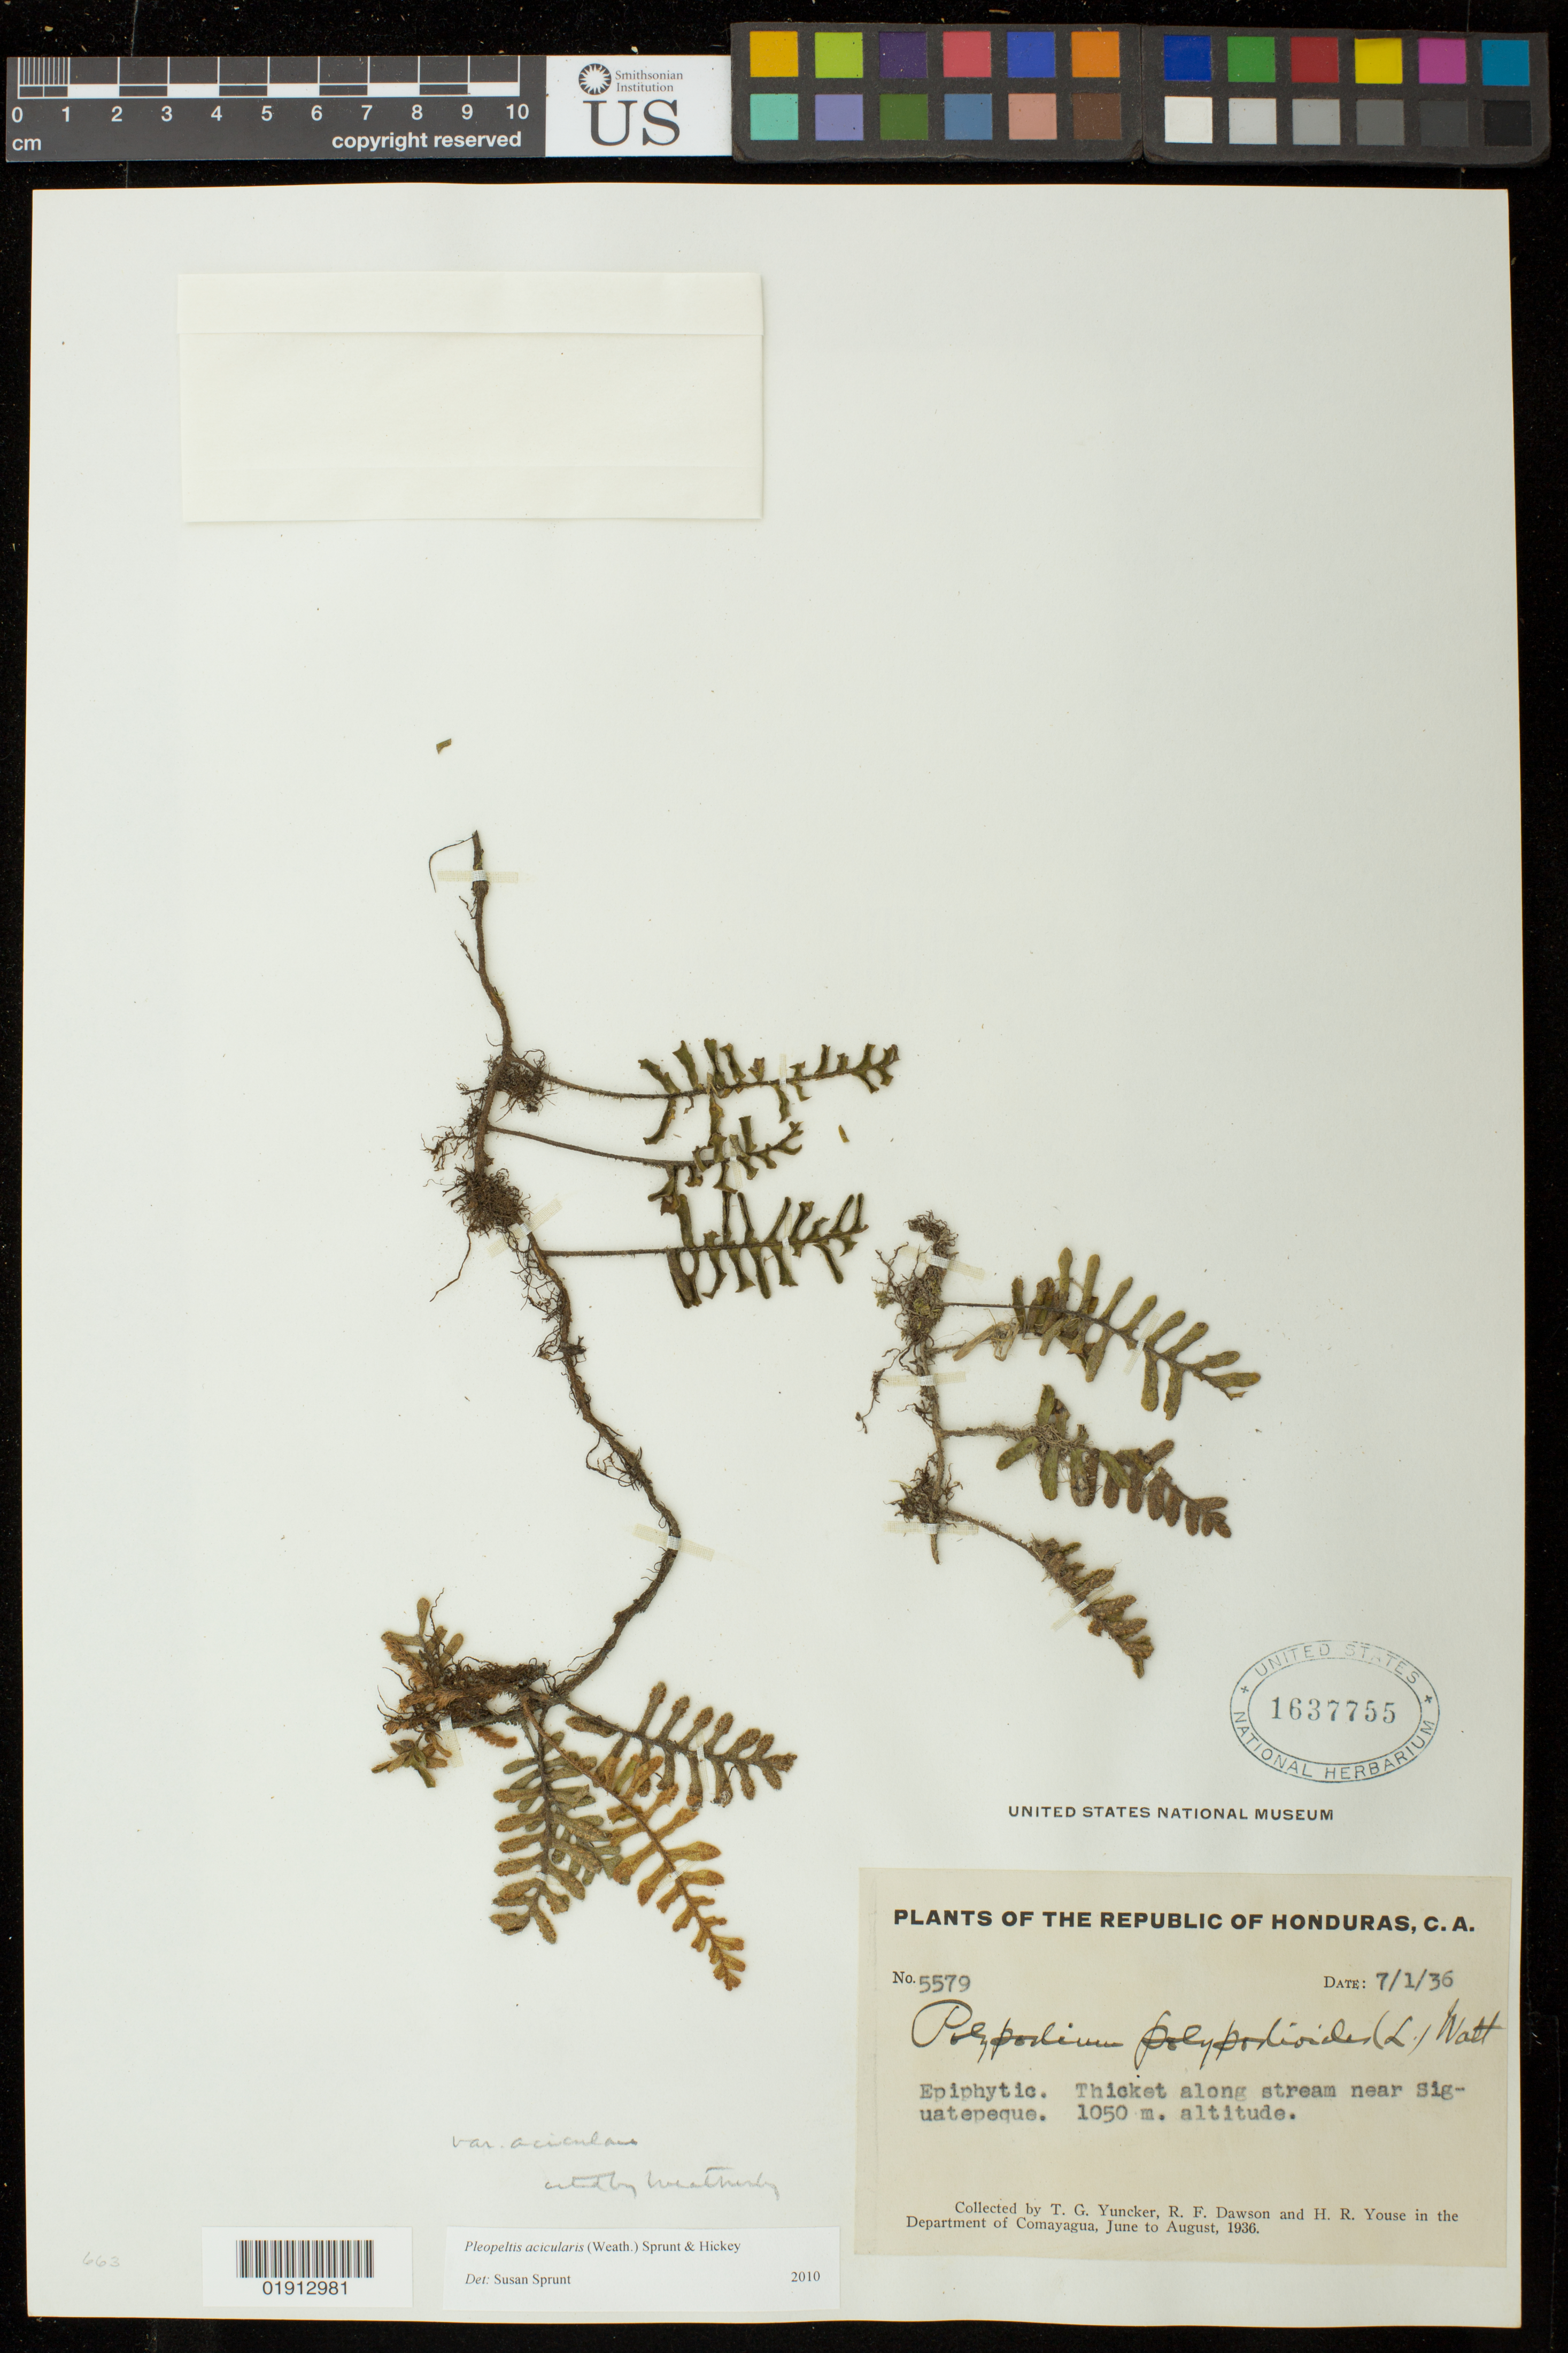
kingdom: Plantae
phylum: Tracheophyta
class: Polypodiopsida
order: Polypodiales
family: Polypodiaceae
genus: Pleopeltis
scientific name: Pleopeltis acicularis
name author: (Weath.) A.R. Sm. & Krömer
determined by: Sprunt, S. V.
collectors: T. G. Yuncker, R. F. Dawson & H. Youse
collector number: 5579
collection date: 1936-07-01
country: Honduras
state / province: Comayagua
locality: Along stream near Siguatepeque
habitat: Thicket along stream.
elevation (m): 1050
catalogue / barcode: US 1637755